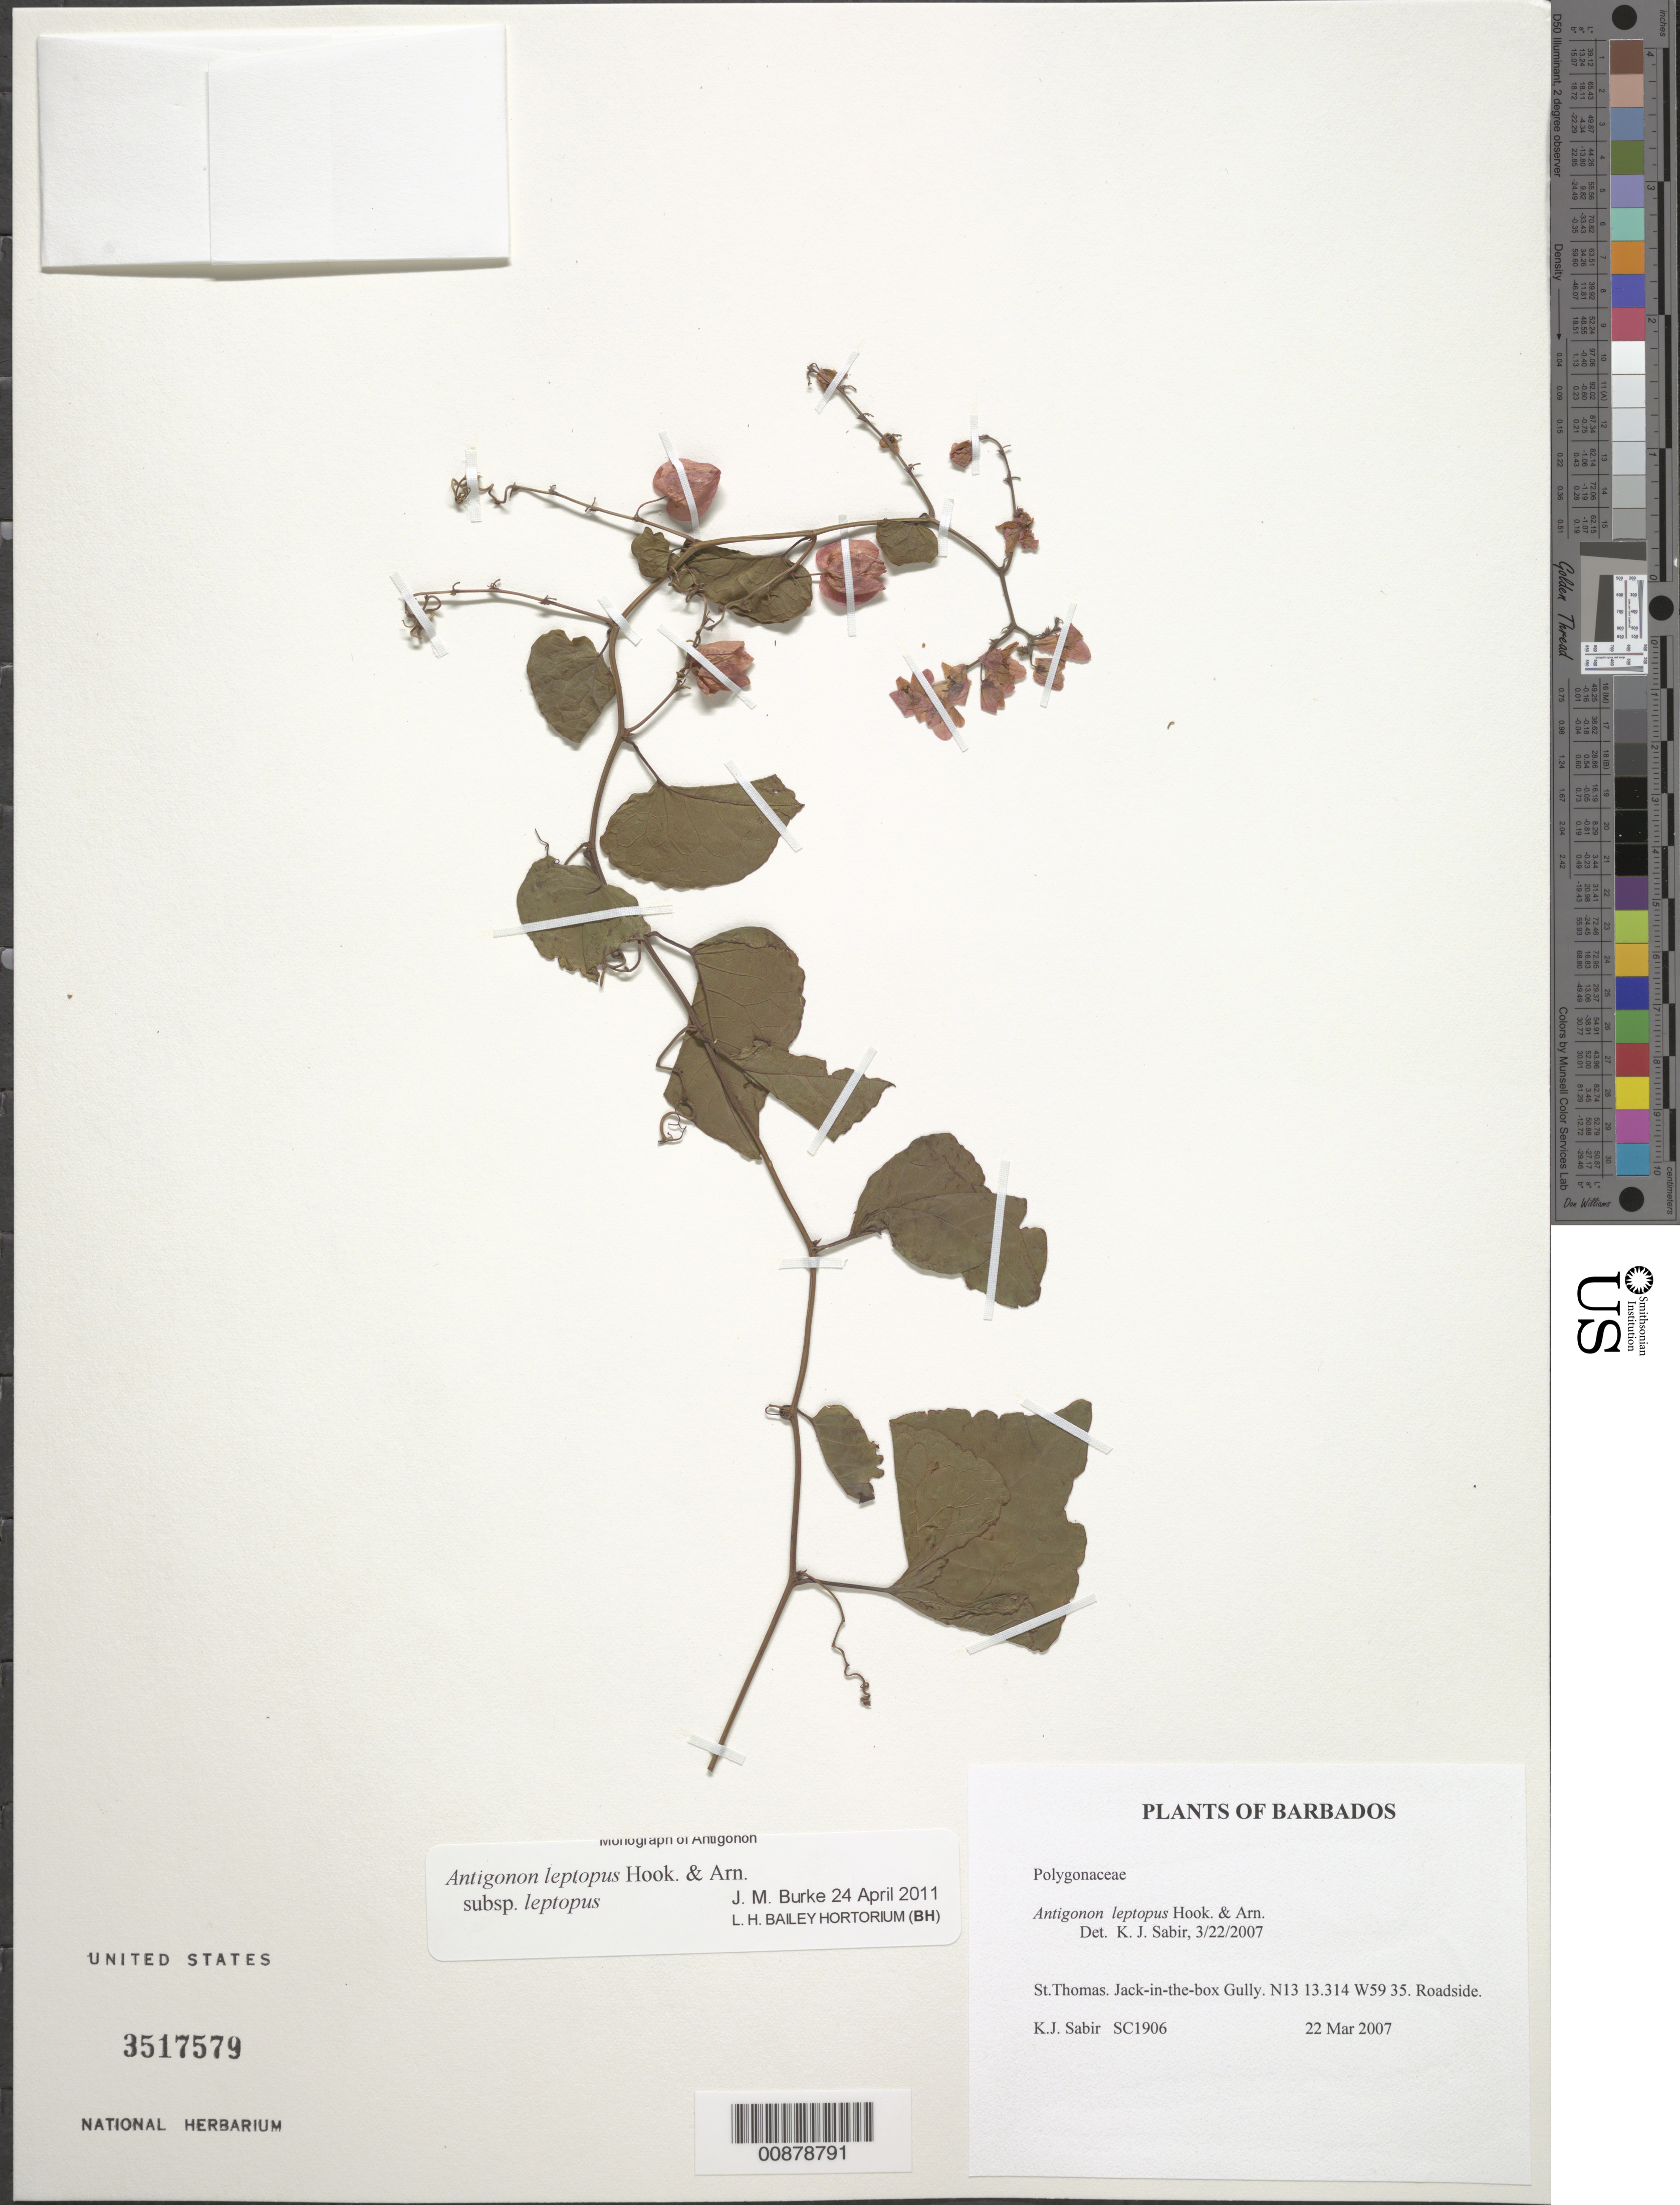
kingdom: Plantae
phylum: Tracheophyta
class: Magnoliopsida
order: Caryophyllales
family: Polygonaceae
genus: Antigonon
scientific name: Antigonon leptopus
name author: Hook. & Arn.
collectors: K. Sabir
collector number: SC 1906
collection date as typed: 22 Mar 2007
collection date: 2007-03-22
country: Barbados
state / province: Saint Thomas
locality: Jack-in-the-box Gully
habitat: Roadside.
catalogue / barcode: US 3517579